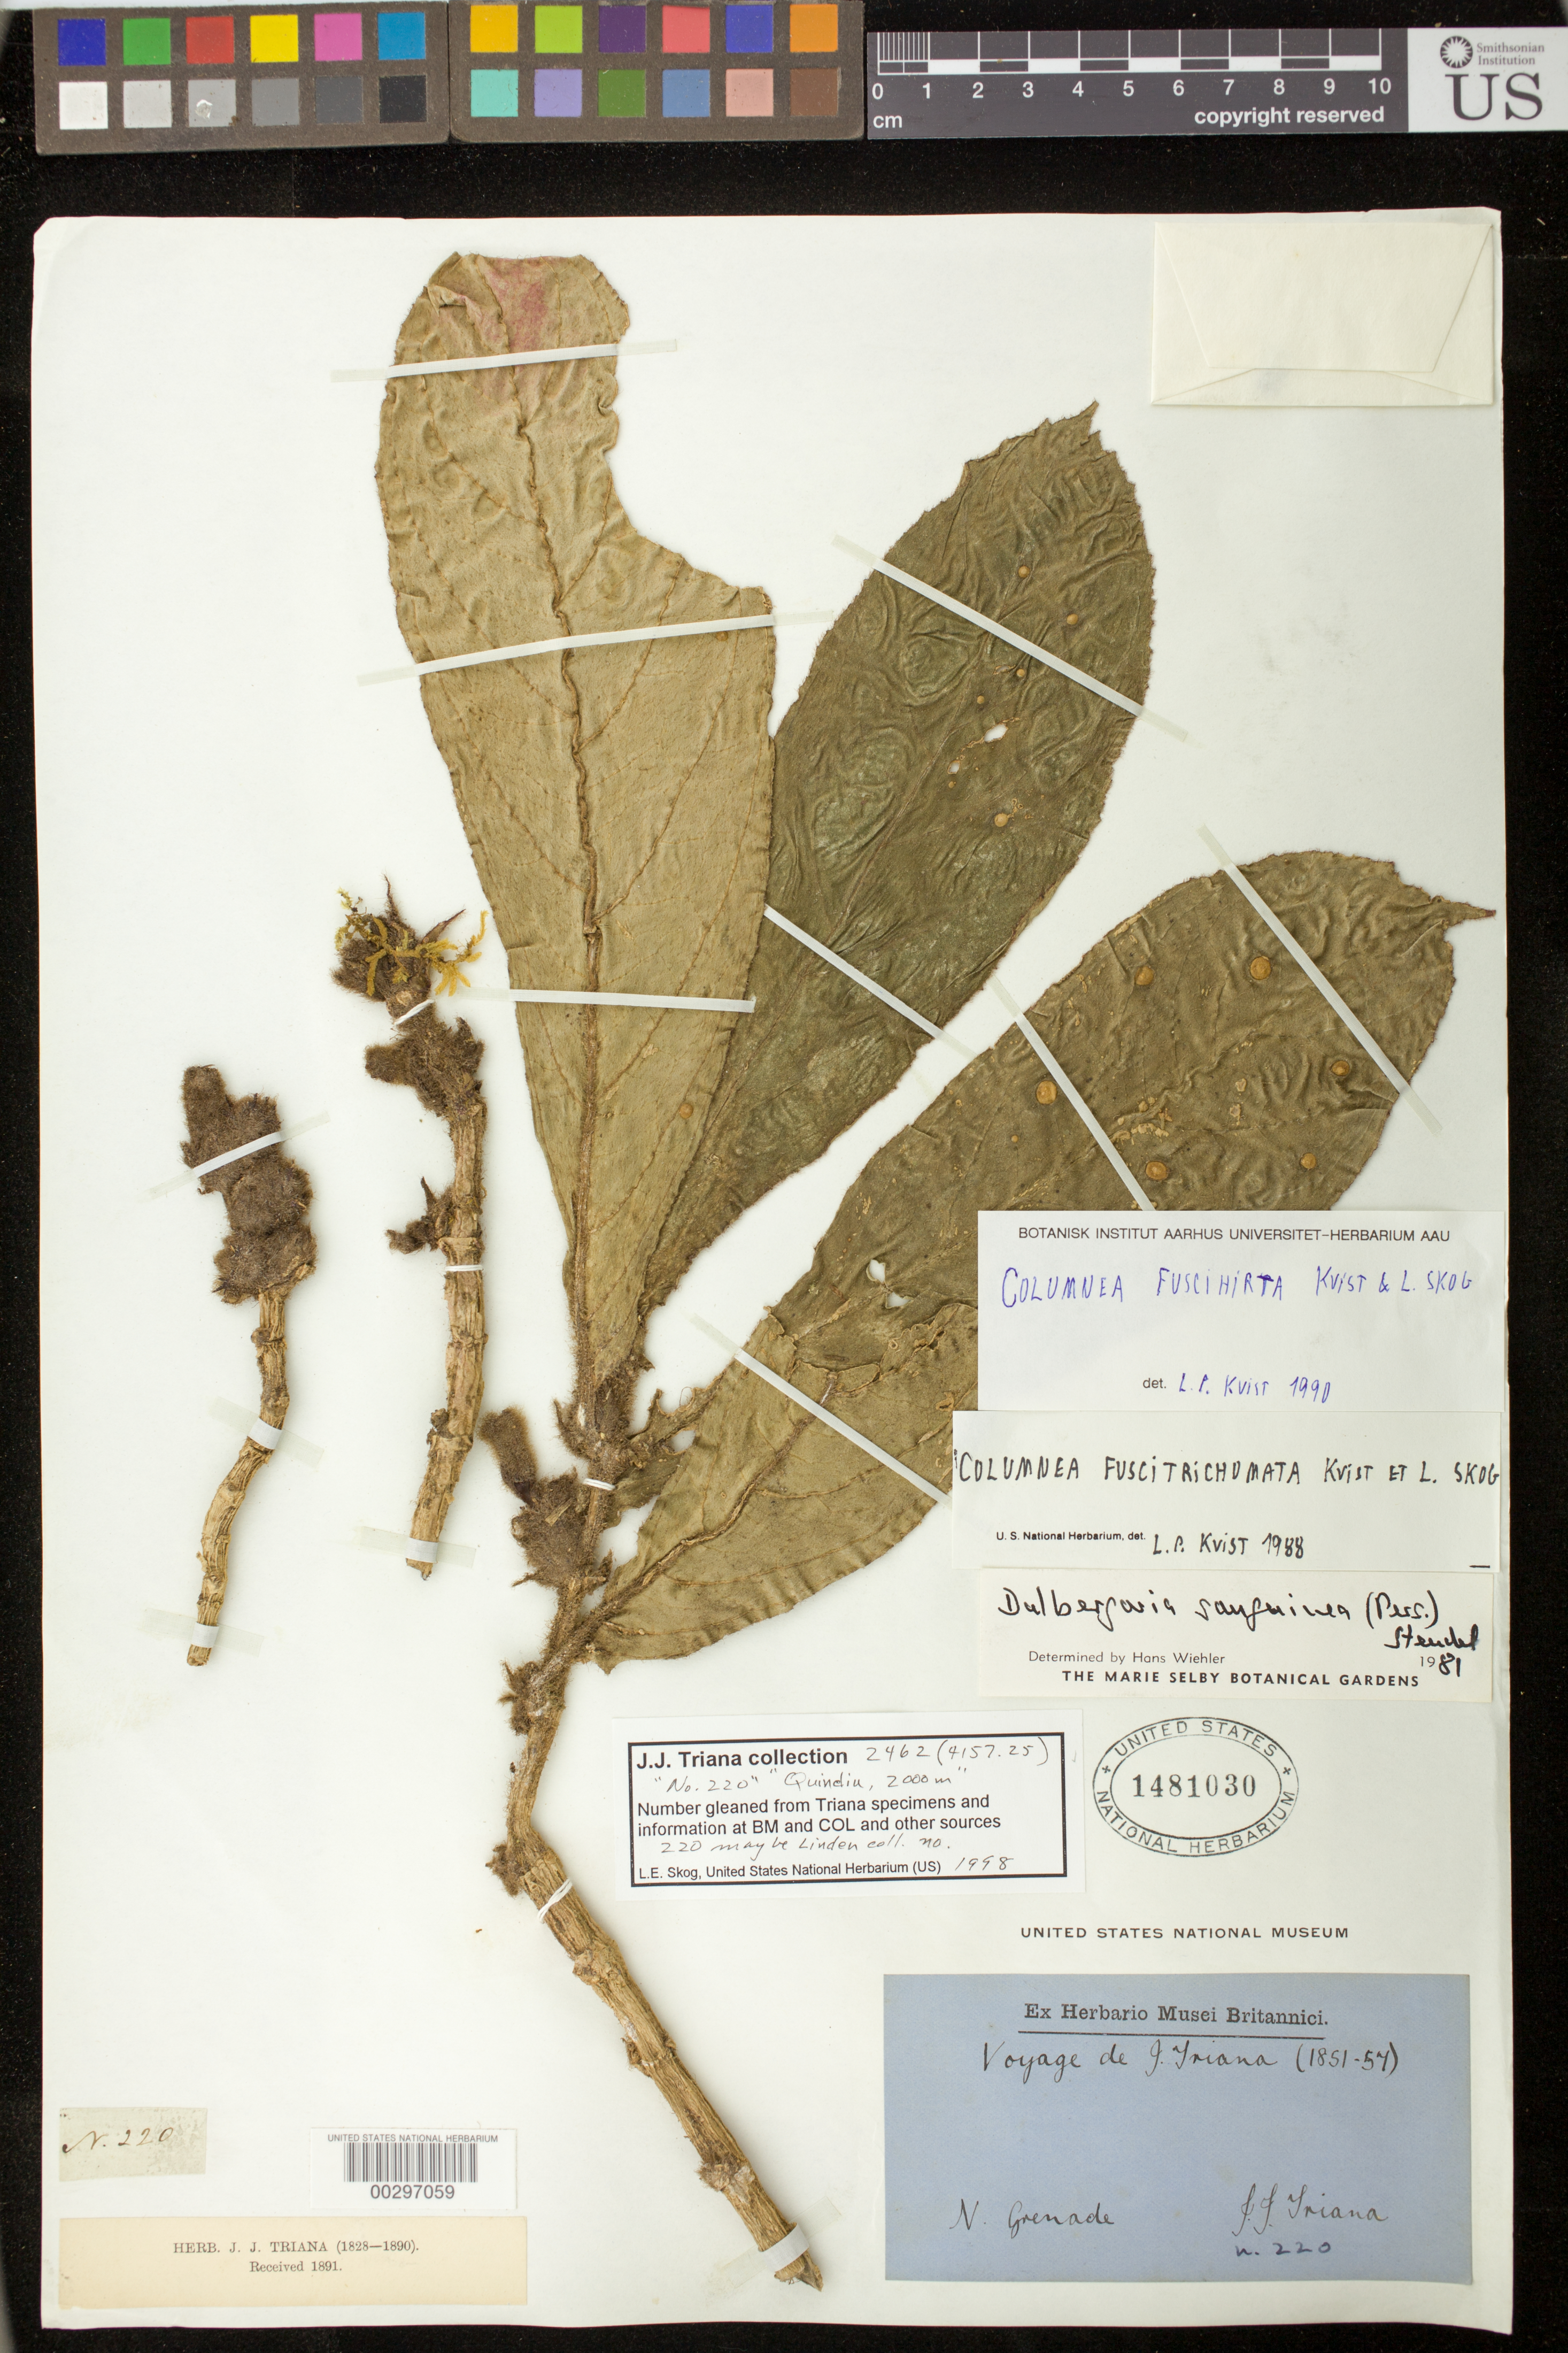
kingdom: Plantae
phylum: Tracheophyta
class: Magnoliopsida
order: Lamiales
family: Gesneriaceae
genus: Columnea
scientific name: Columnea fuscihirta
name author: L.P. Kvist & L.E. Skog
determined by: Skog, Laurence E.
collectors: J. J. Triana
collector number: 2462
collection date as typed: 1851-57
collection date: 1851/1857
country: Colombia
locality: N. Grenade, Quindiu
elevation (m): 2000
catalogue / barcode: US 1481030